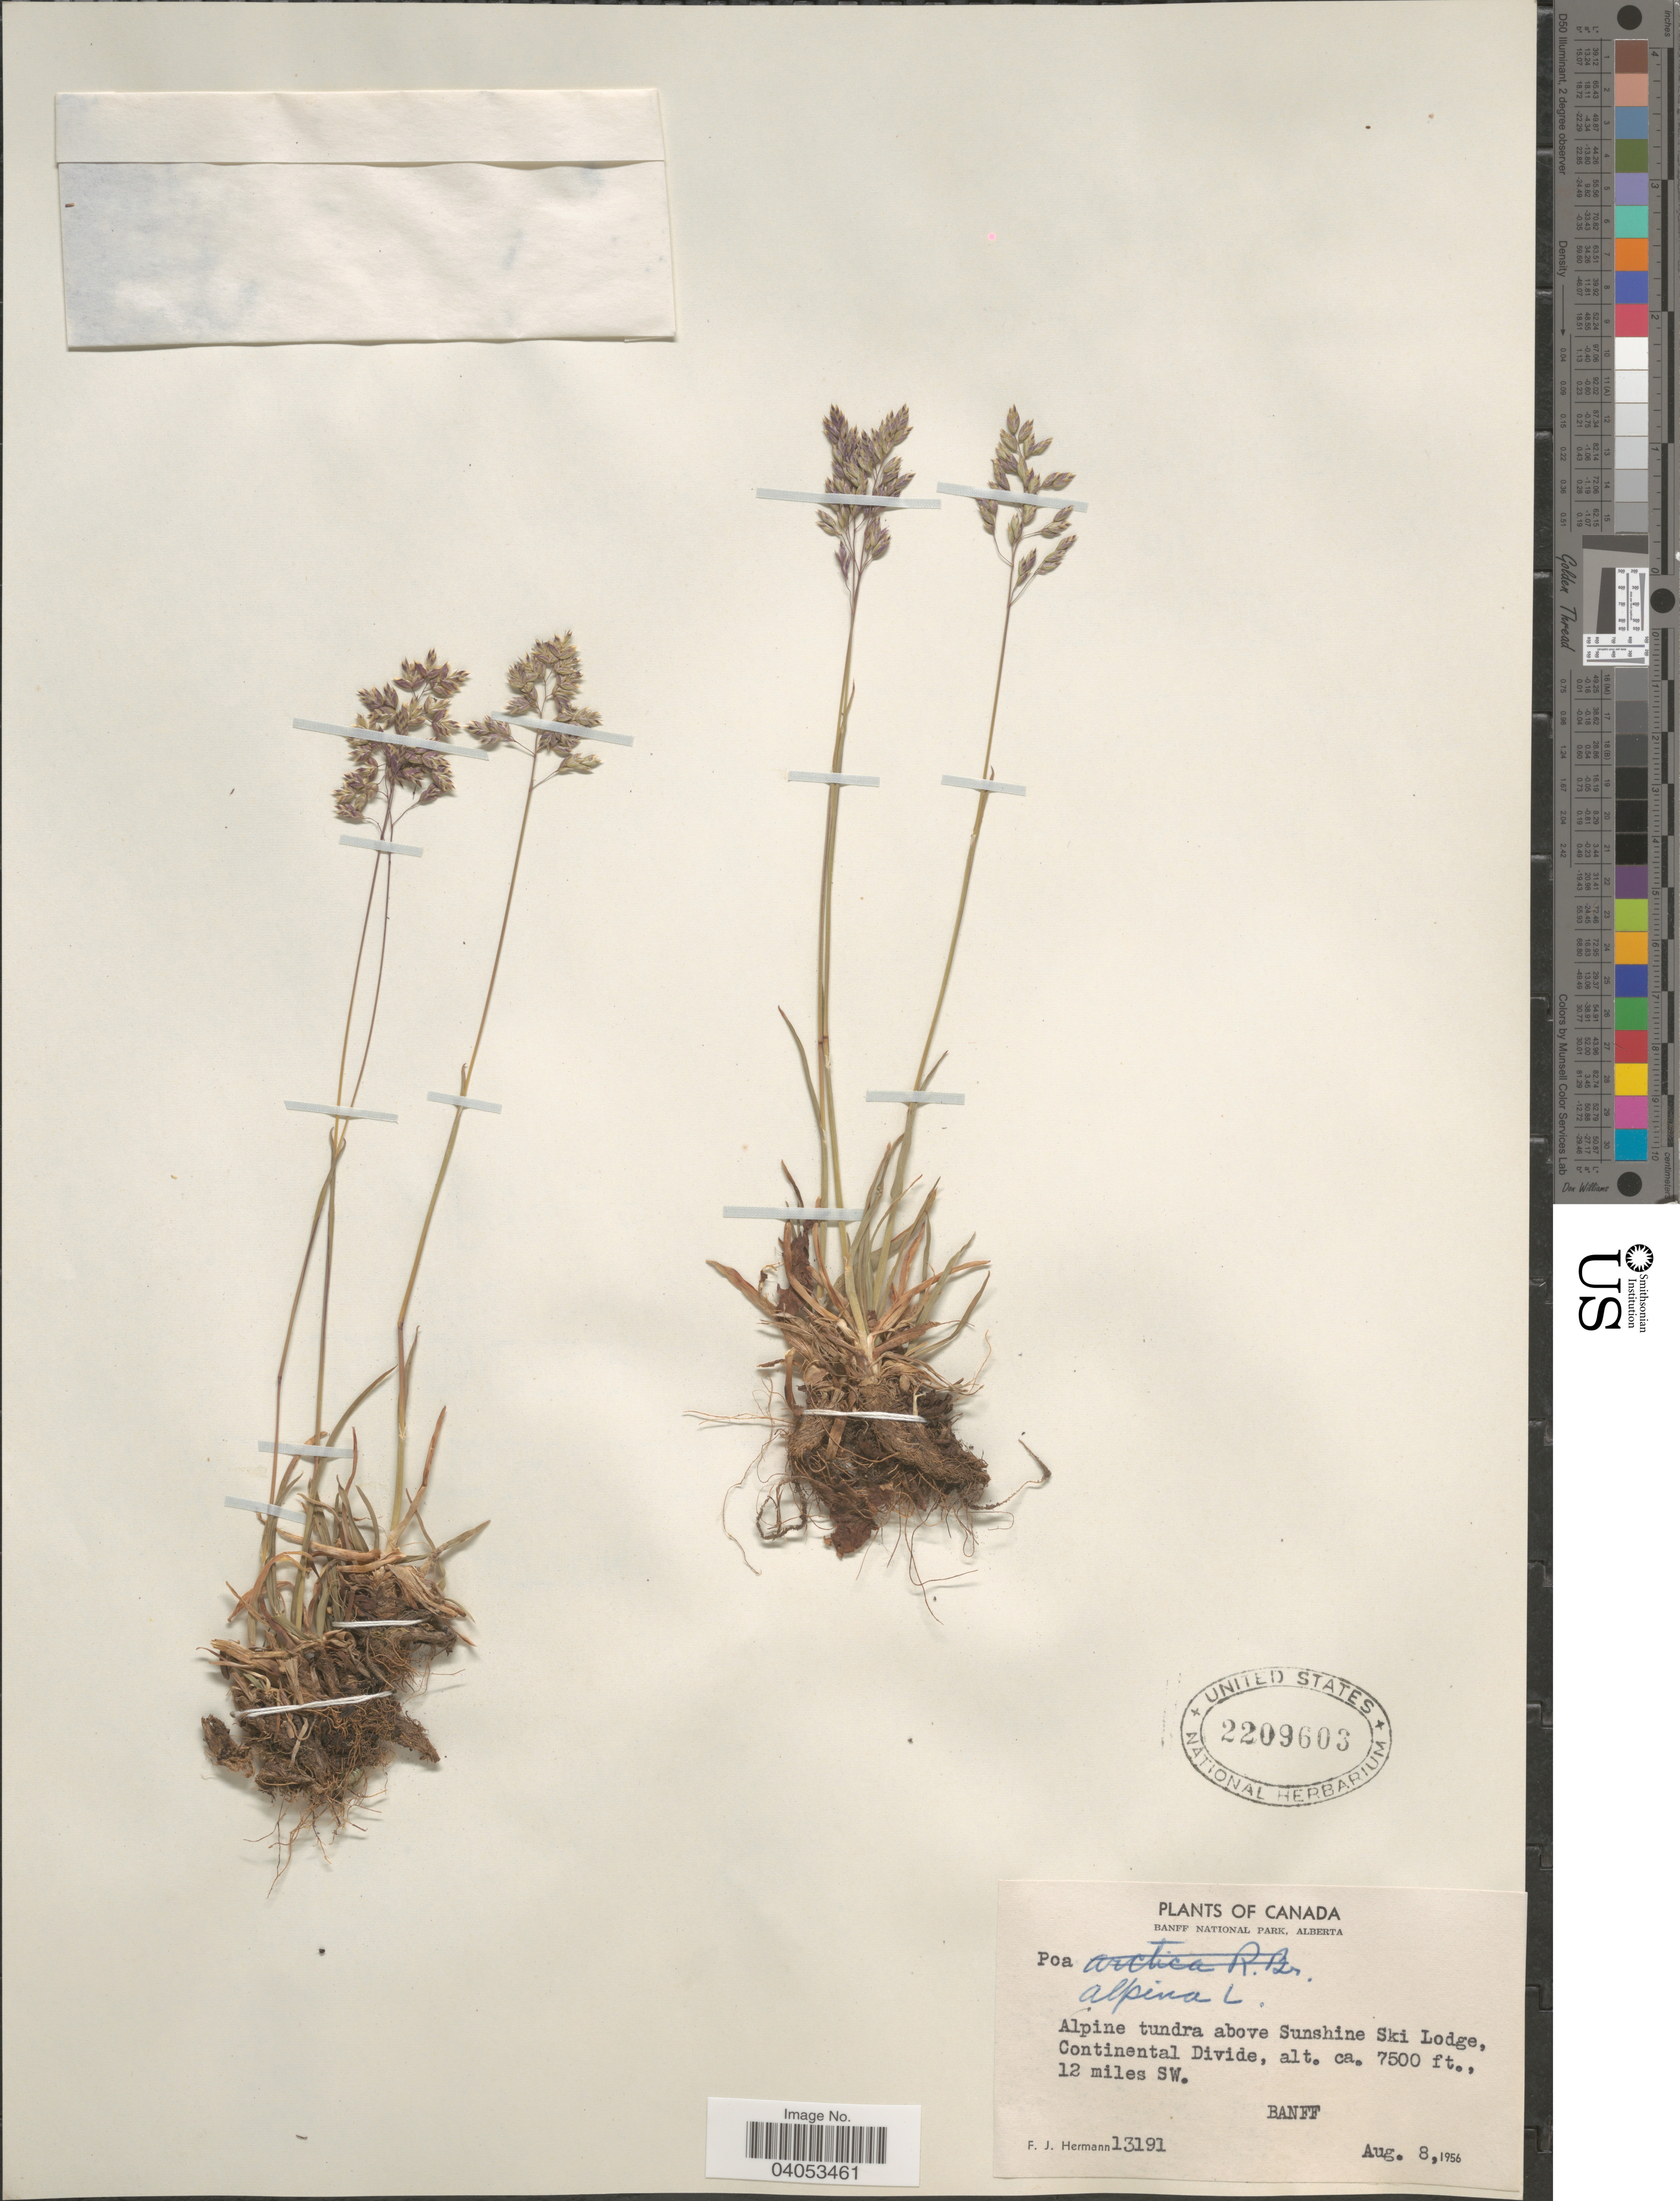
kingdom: Plantae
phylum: Tracheophyta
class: Liliopsida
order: Poales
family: Poaceae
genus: Poa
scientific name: Poa alpina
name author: L.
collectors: F. J. Hermann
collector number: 13191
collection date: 1956-08-08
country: Canada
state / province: Alberta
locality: Banff National Park. Above Sunshine Ski Lodge, Continental Divide, 12 miles SW. Banff.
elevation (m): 2286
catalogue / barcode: US 2209603